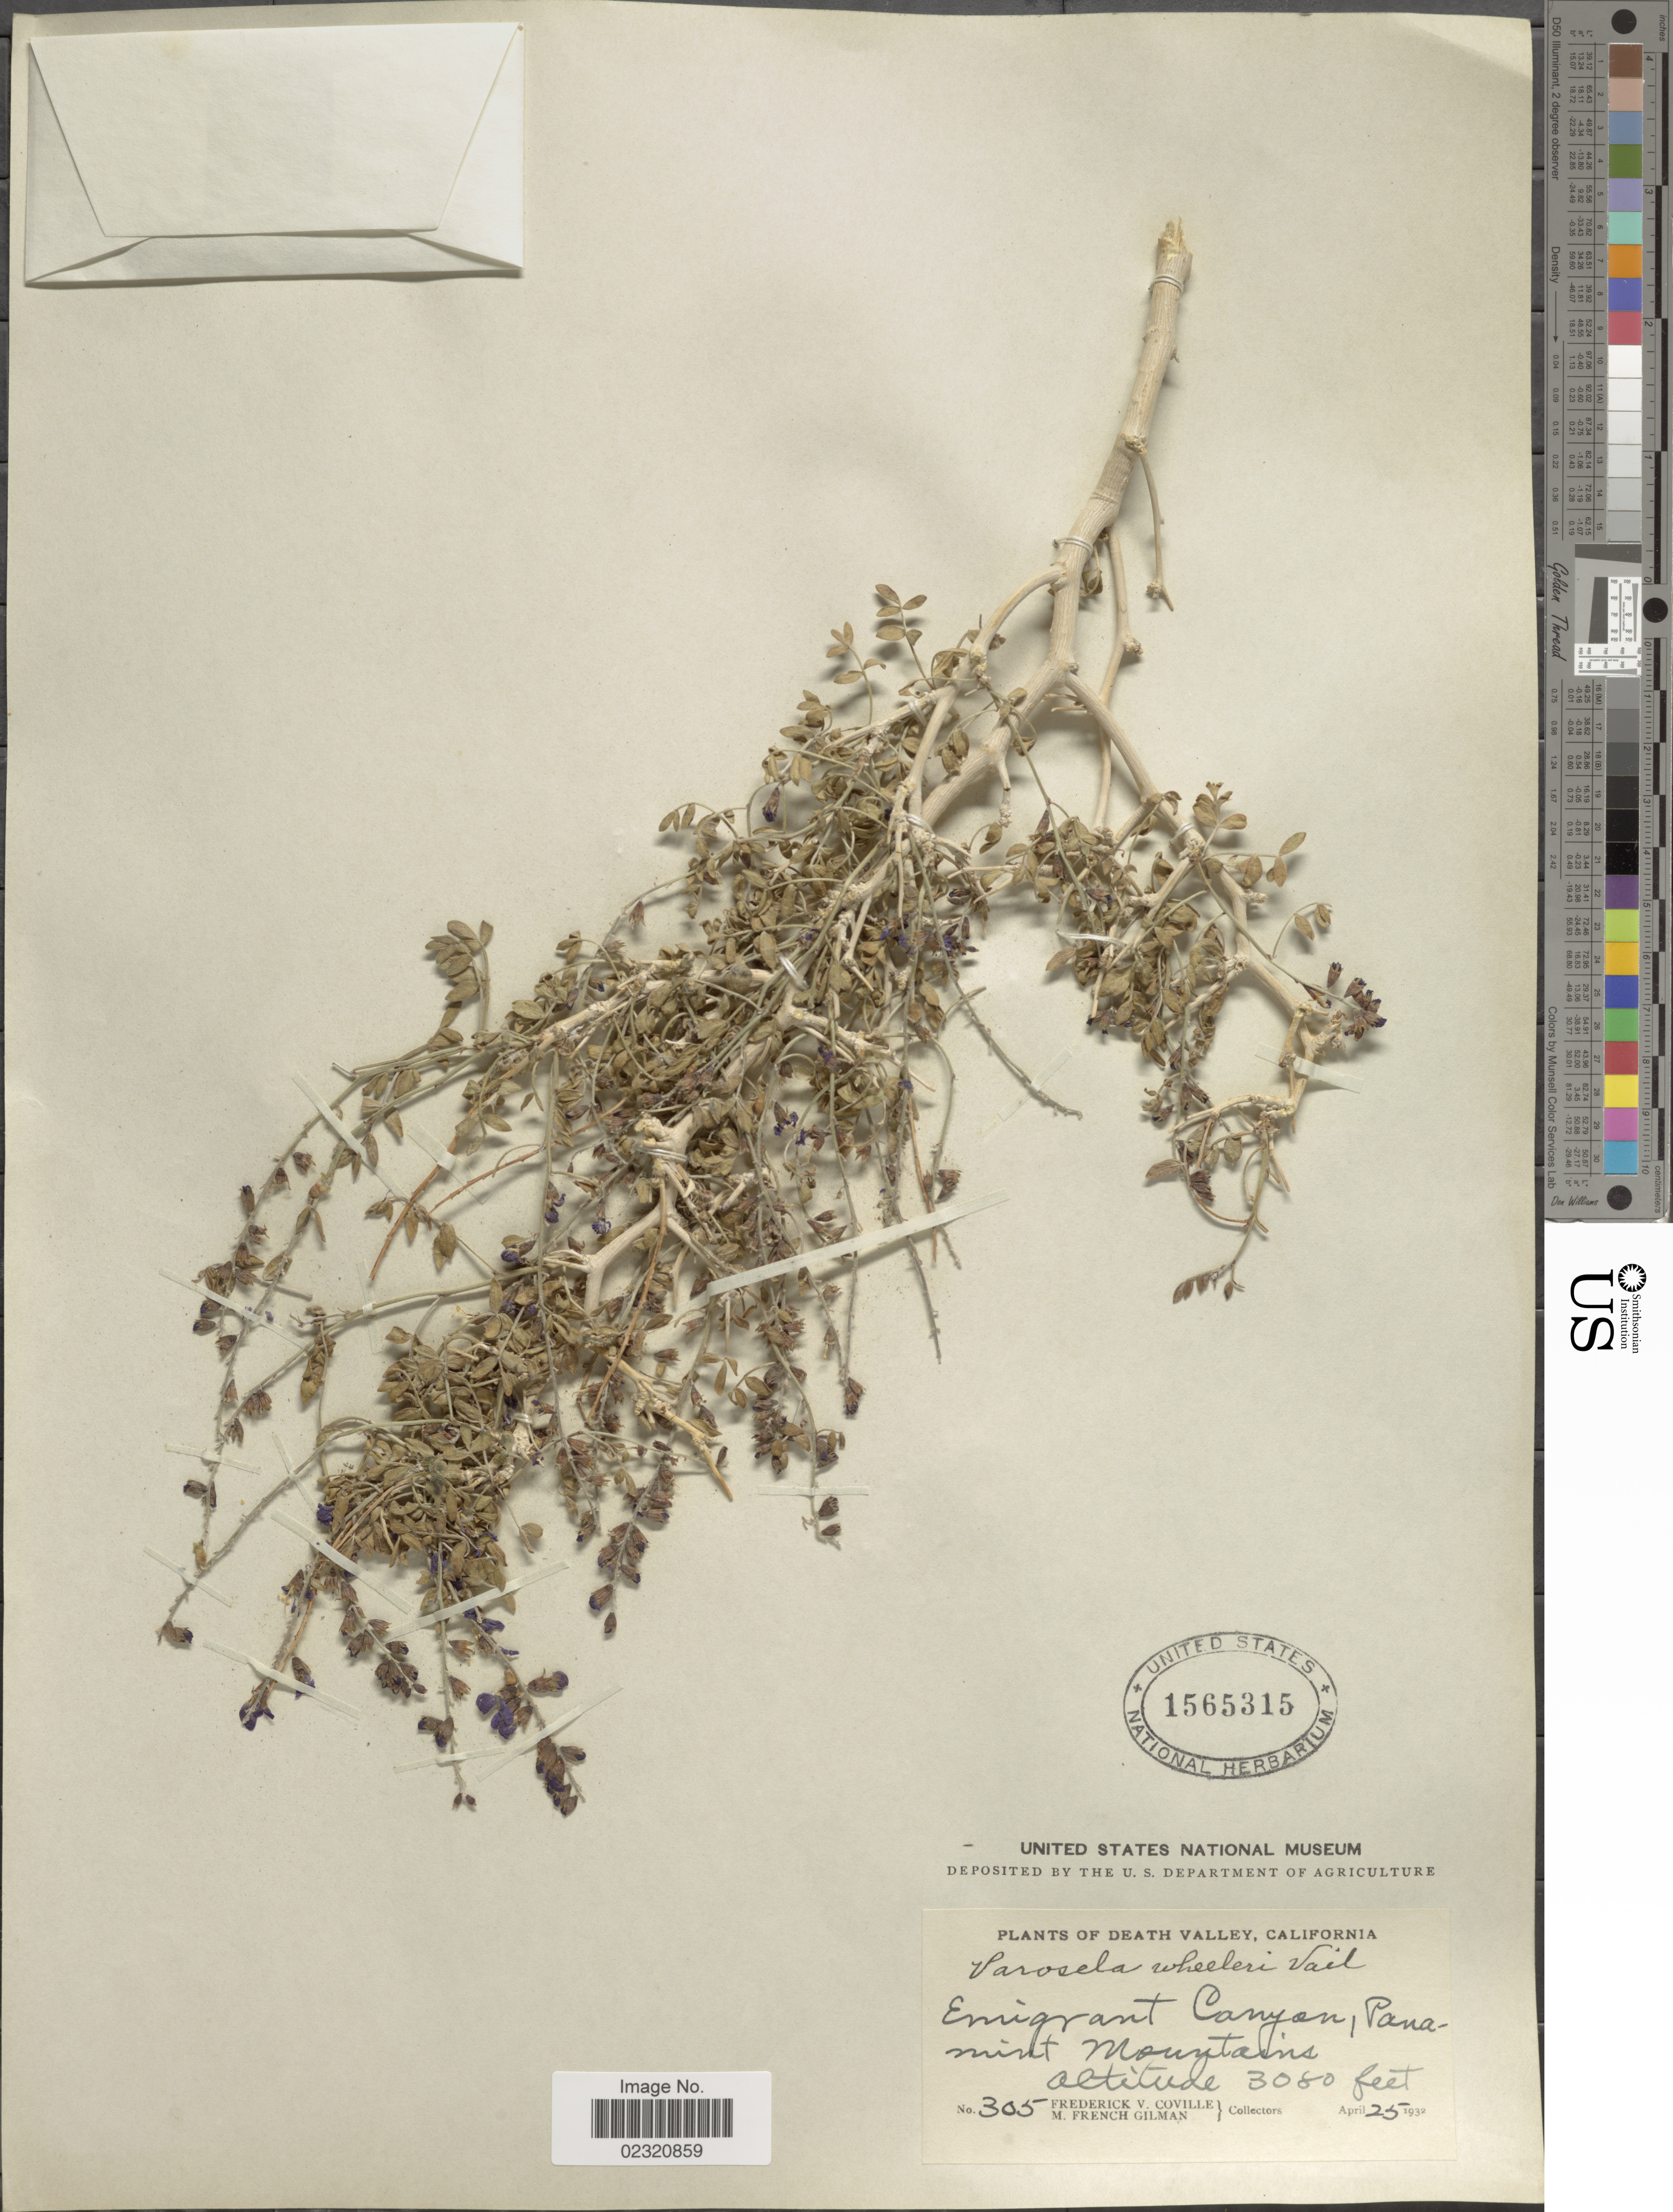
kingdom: Plantae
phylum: Tracheophyta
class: Magnoliopsida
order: Fabales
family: Fabaceae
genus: Psorothamnus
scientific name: Psorothamnus arborescens var. minutifolius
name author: (Parish) Barneby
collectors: F. V. Coville & M. F. Gilman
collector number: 305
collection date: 1932-04-25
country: United States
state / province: California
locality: Death Valley, Emigrant Canyon, Panamint Mountains.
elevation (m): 939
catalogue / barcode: US 1565315